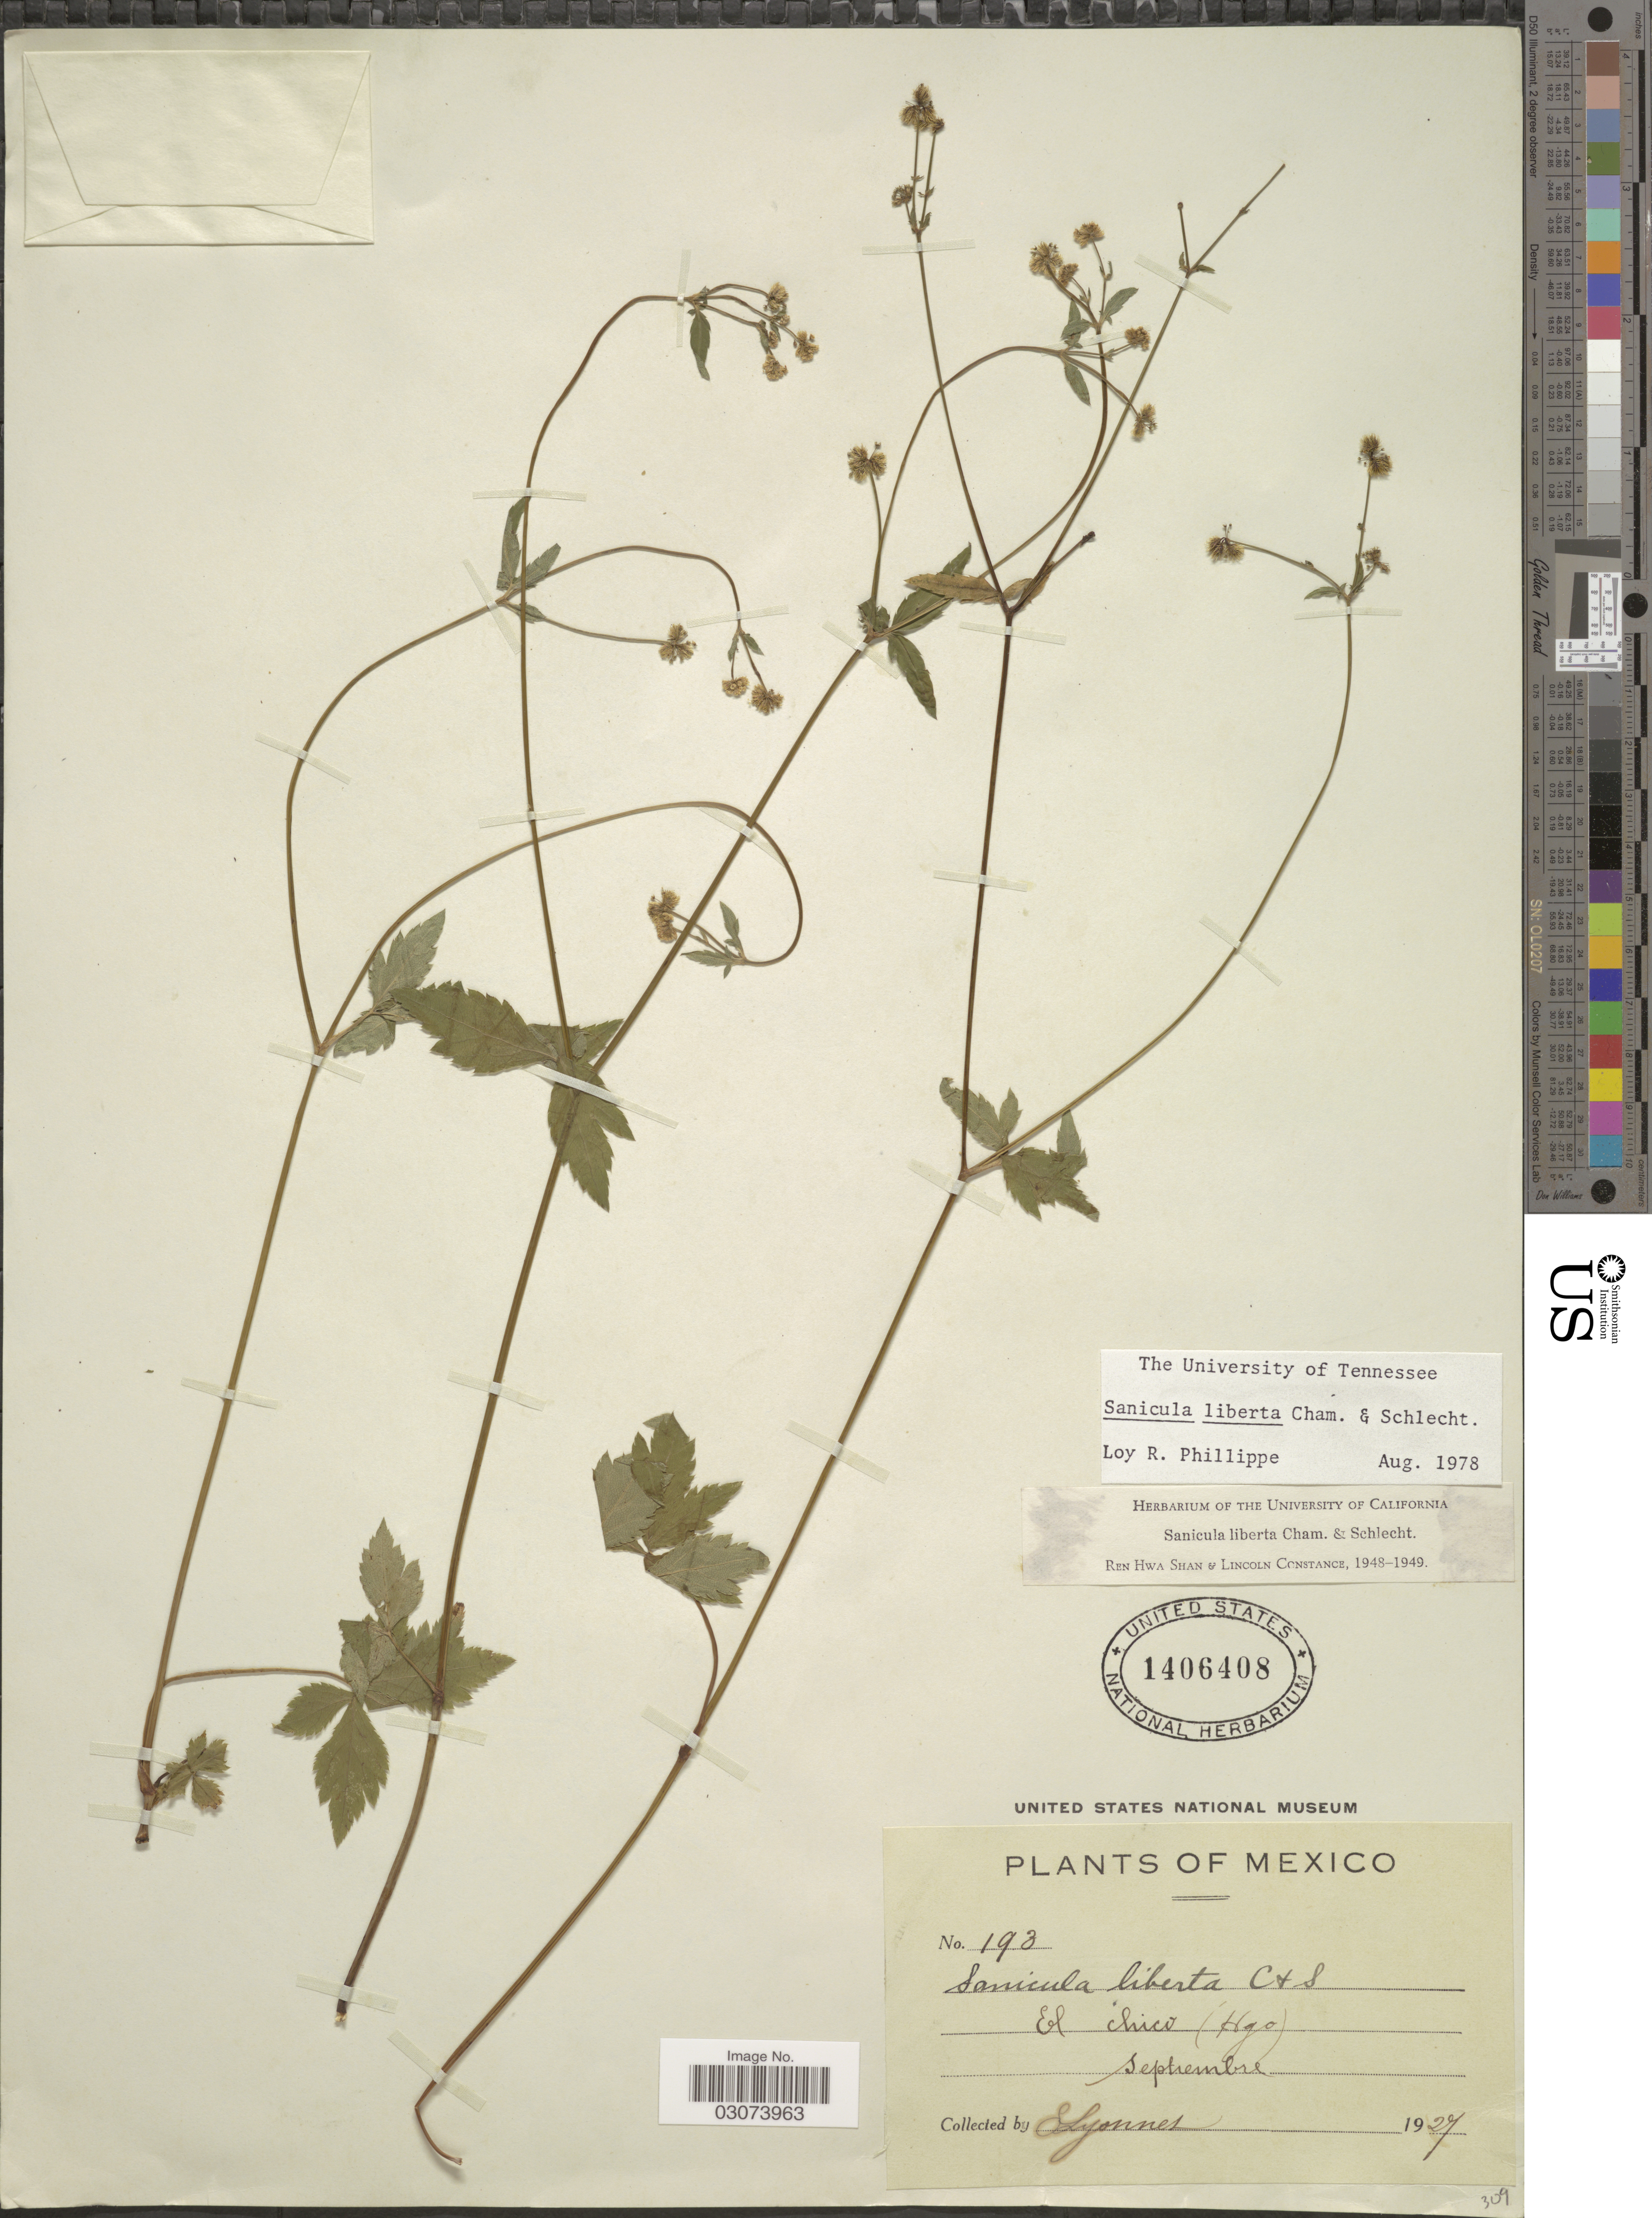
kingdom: Plantae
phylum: Tracheophyta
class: Magnoliopsida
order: Apiales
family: Apiaceae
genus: Sanicula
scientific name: Sanicula liberta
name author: Cham. & Schltdl.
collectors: E. Lyonnet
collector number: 193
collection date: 1927-09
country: Mexico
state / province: Hidalgo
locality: El chico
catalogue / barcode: US 1406408